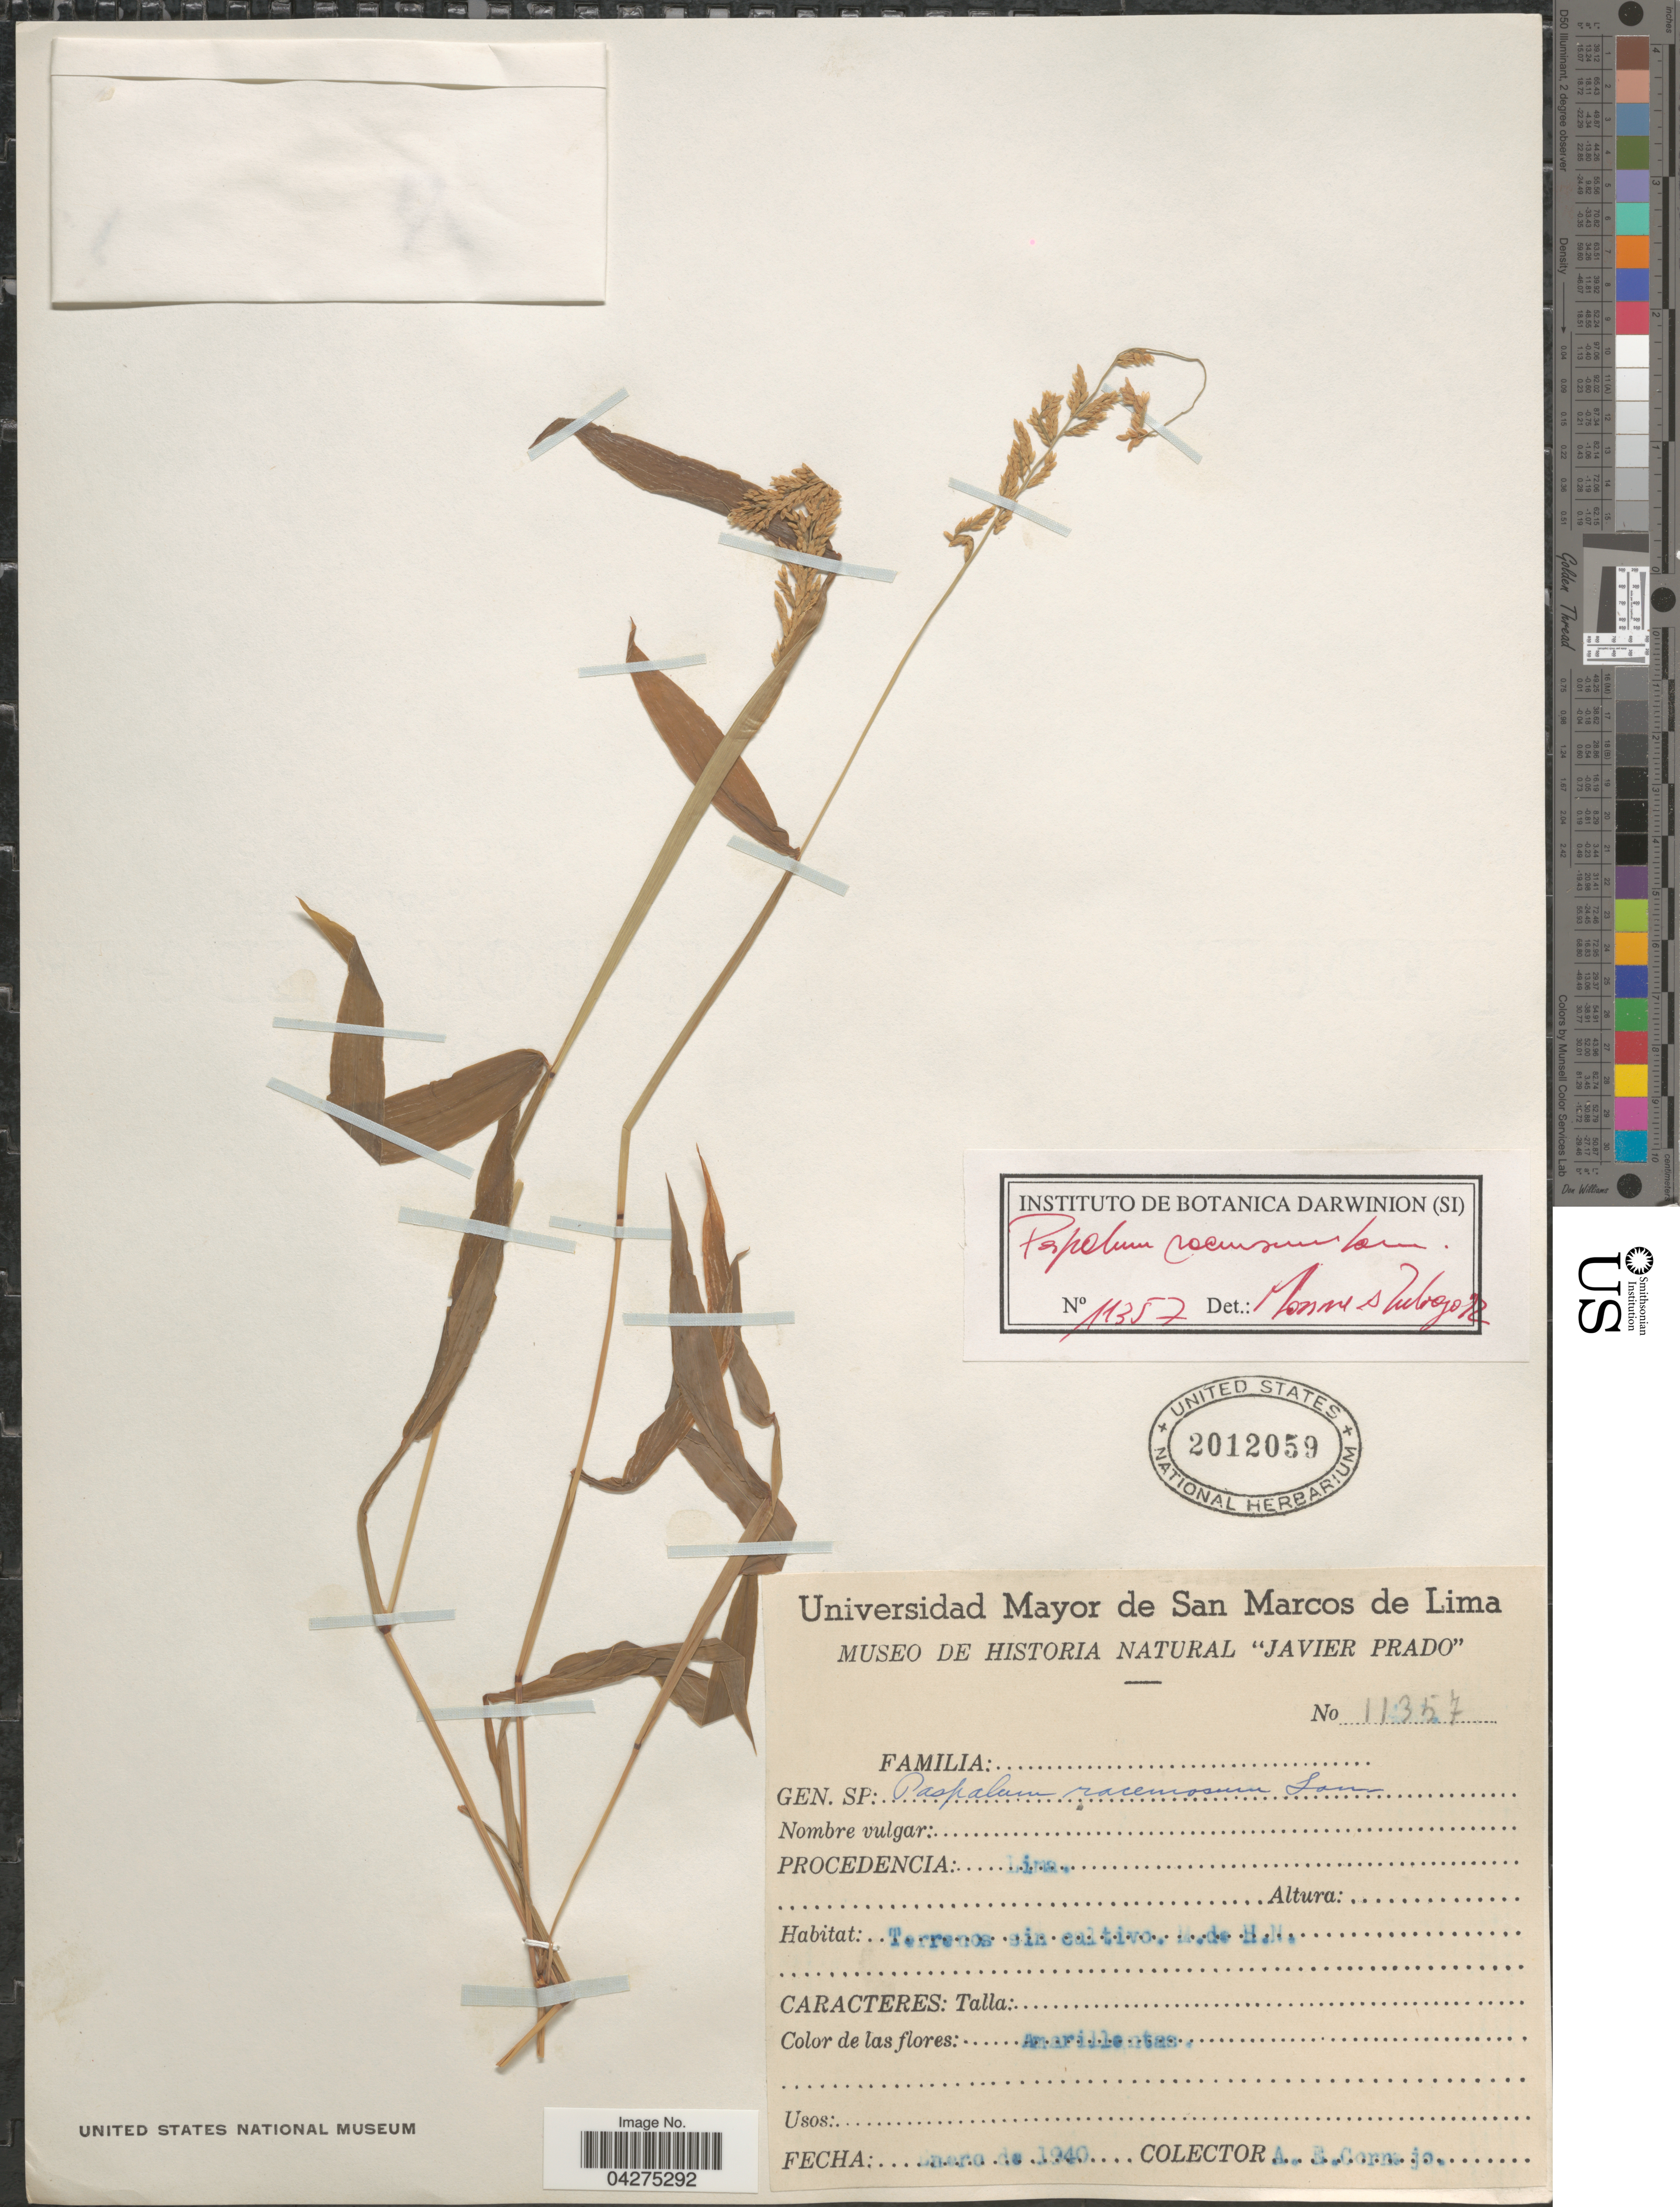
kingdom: Plantae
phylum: Tracheophyta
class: Liliopsida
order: Poales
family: Poaceae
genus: Paspalum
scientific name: Paspalum racemosum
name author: Lam.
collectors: A. Cornejo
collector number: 11357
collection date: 1940-01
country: Peru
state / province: Lima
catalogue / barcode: US 2012059